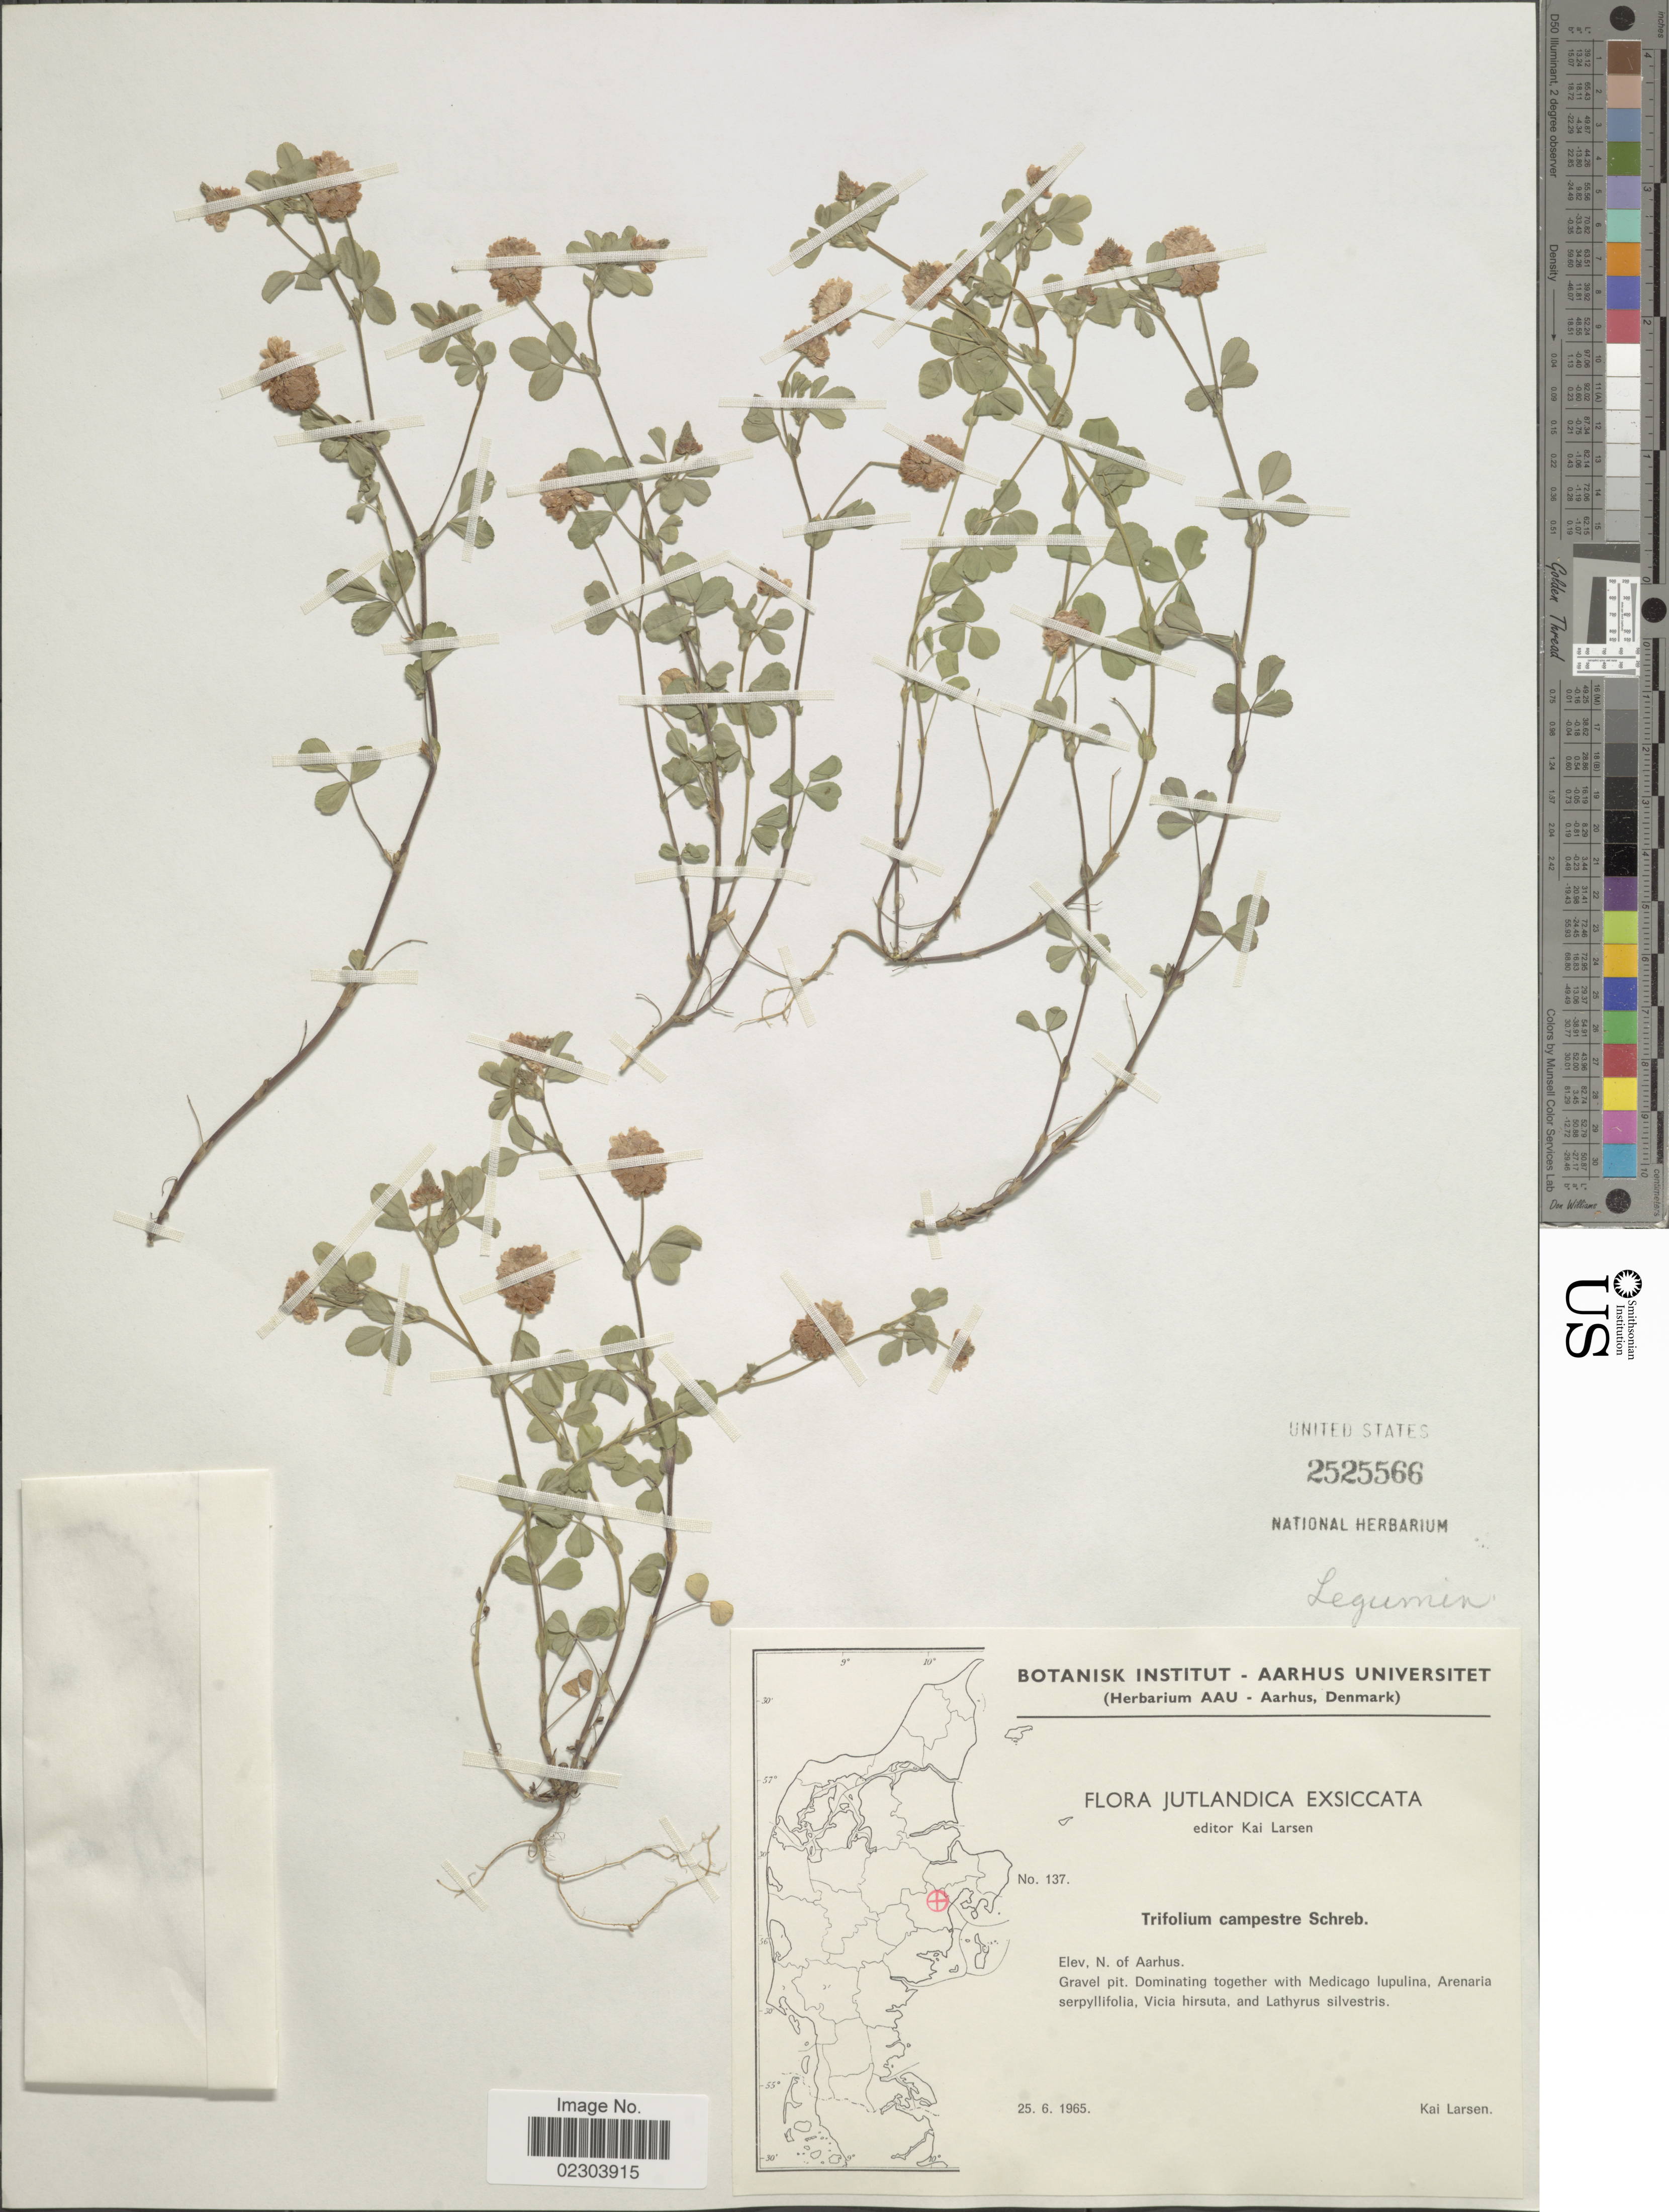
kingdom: Plantae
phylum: Tracheophyta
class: Magnoliopsida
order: Fabales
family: Fabaceae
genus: Trifolium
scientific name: Trifolium campestre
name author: Schreb.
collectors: K. Larsen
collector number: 137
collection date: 1965-06-25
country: Denmark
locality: Jutlandica, N. of Aarhus, Gravel pit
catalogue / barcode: US 2525566